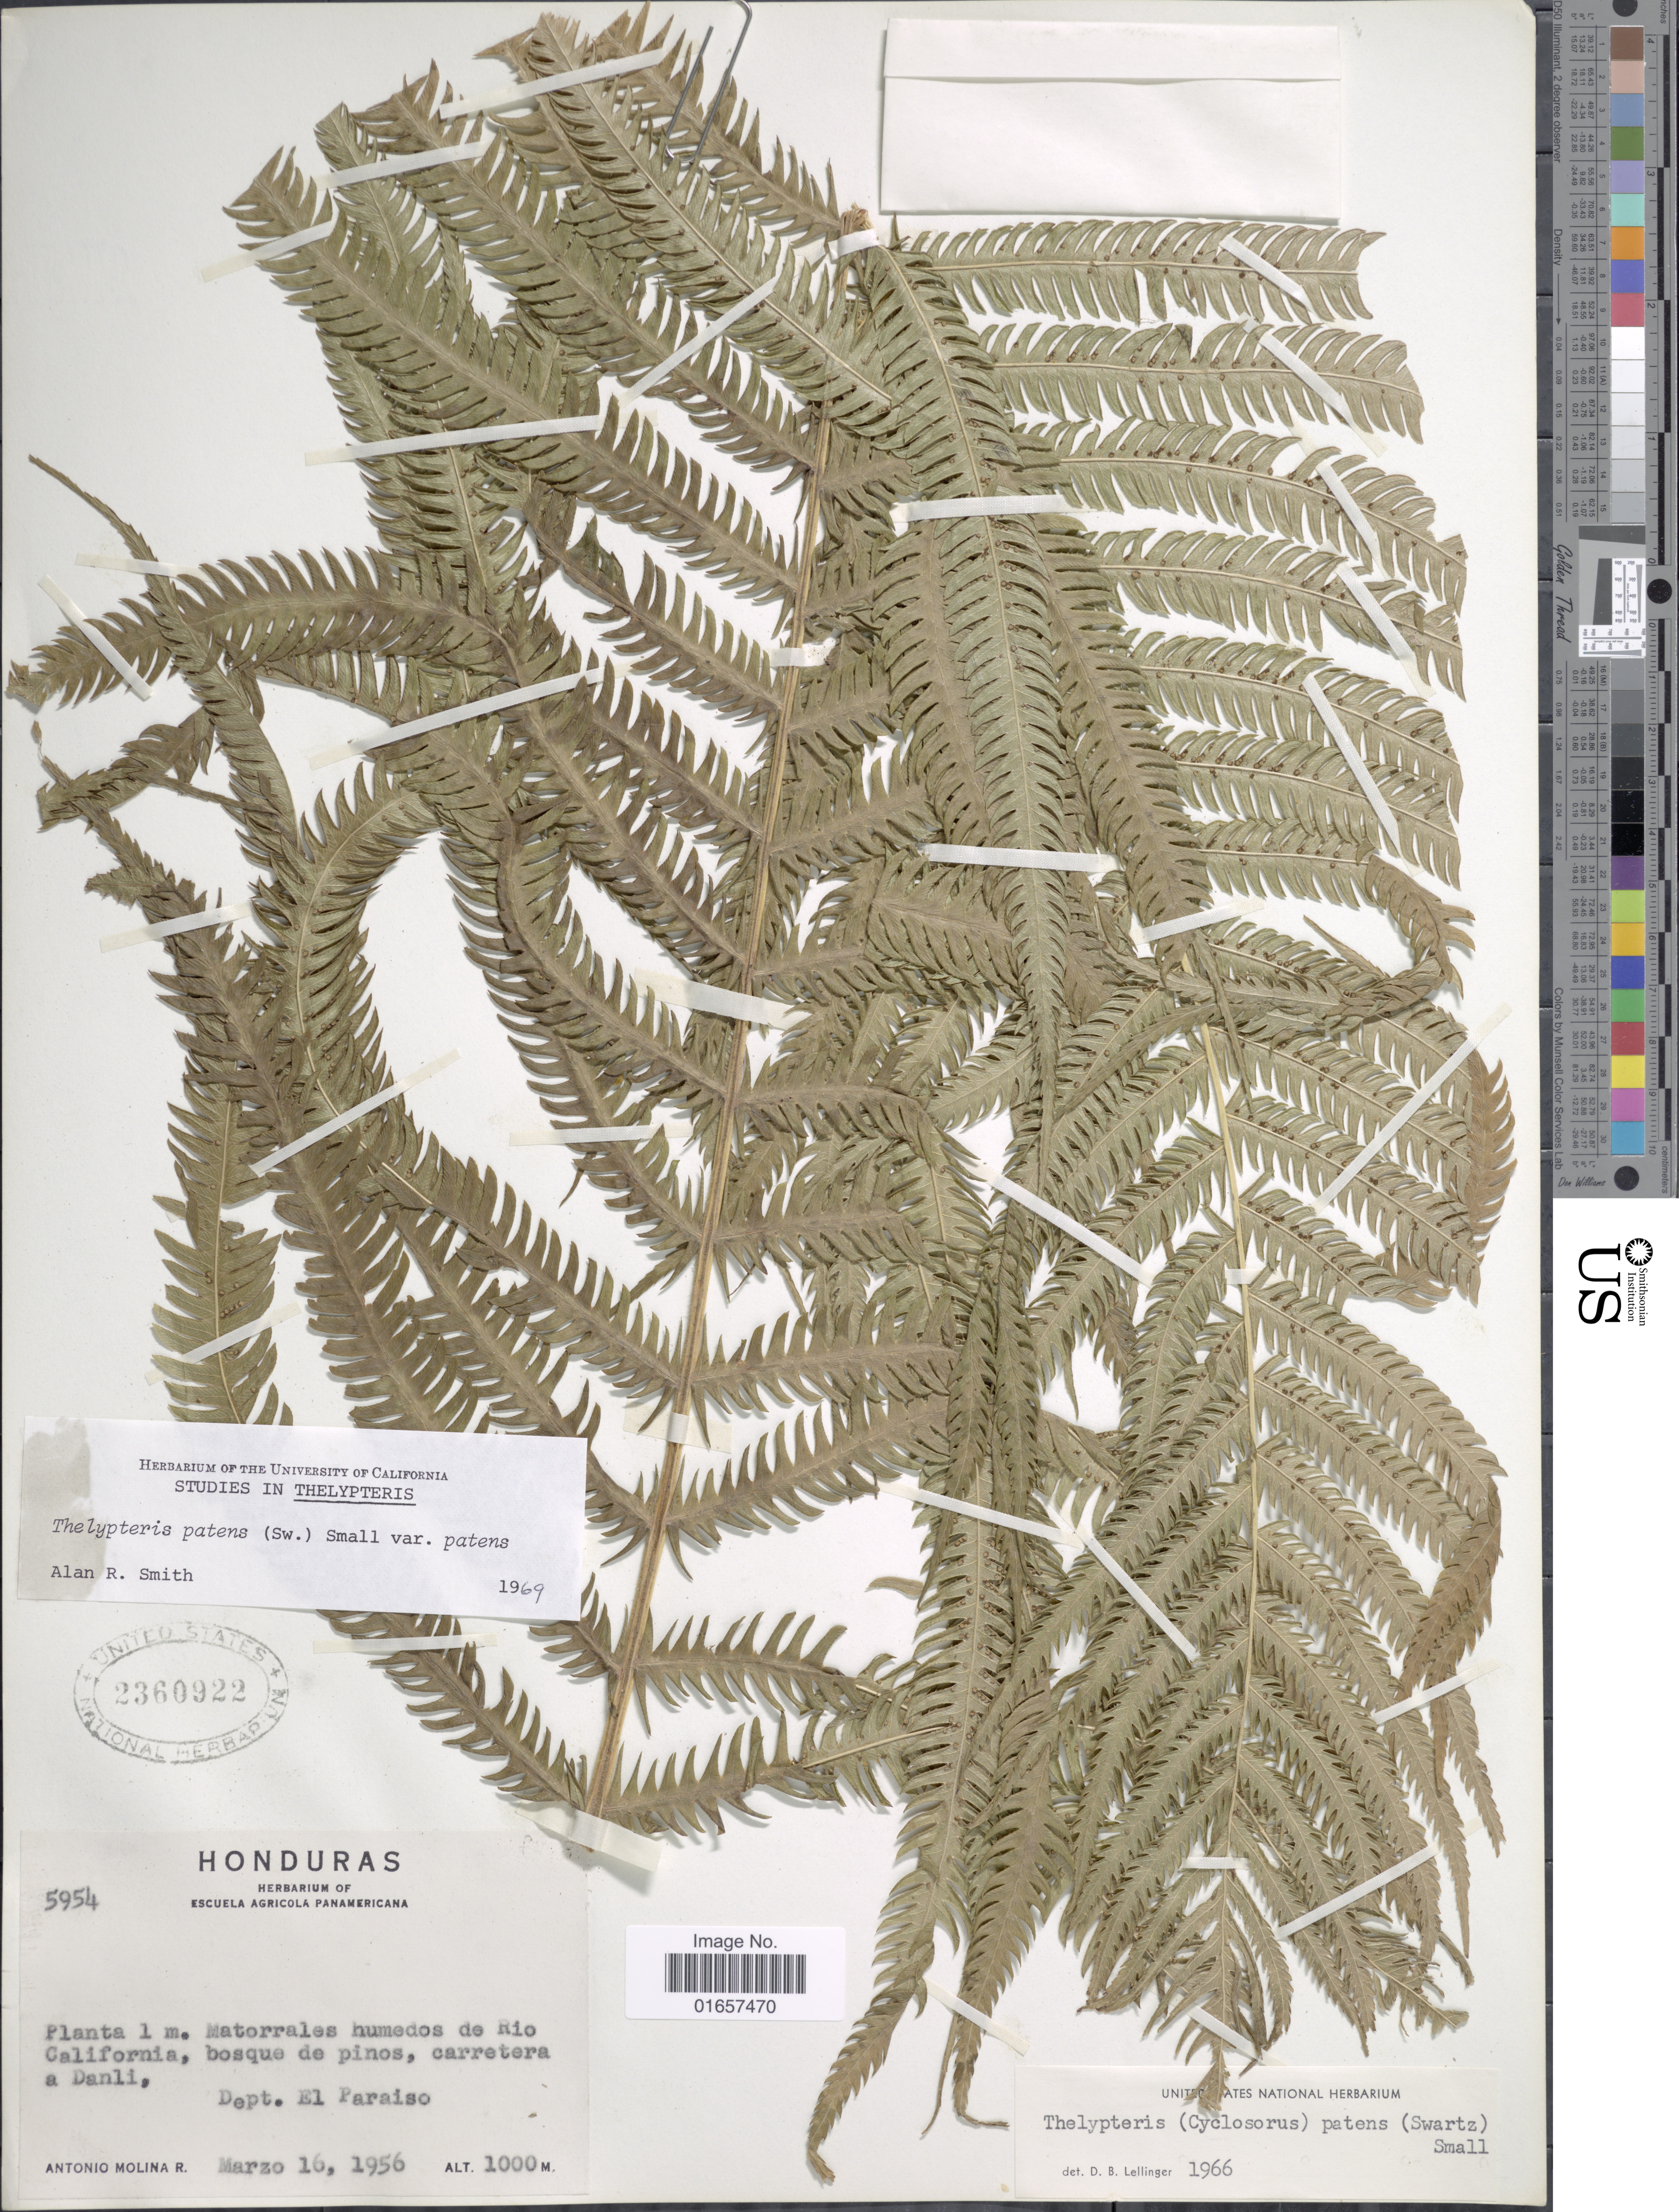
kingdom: Plantae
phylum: Tracheophyta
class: Polypodiopsida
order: Polypodiales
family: Thelypteridaceae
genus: Christella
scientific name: Christella patens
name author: (Sw.) Holttum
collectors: A. Molina R.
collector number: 5954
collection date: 1956-03-16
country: Honduras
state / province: El Paraíso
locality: Honduras, Matorrales humedos de Rio California, bosque de pinos, carretera a Danli, Dept. El Paraiso.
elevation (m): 1000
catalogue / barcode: US 2360922